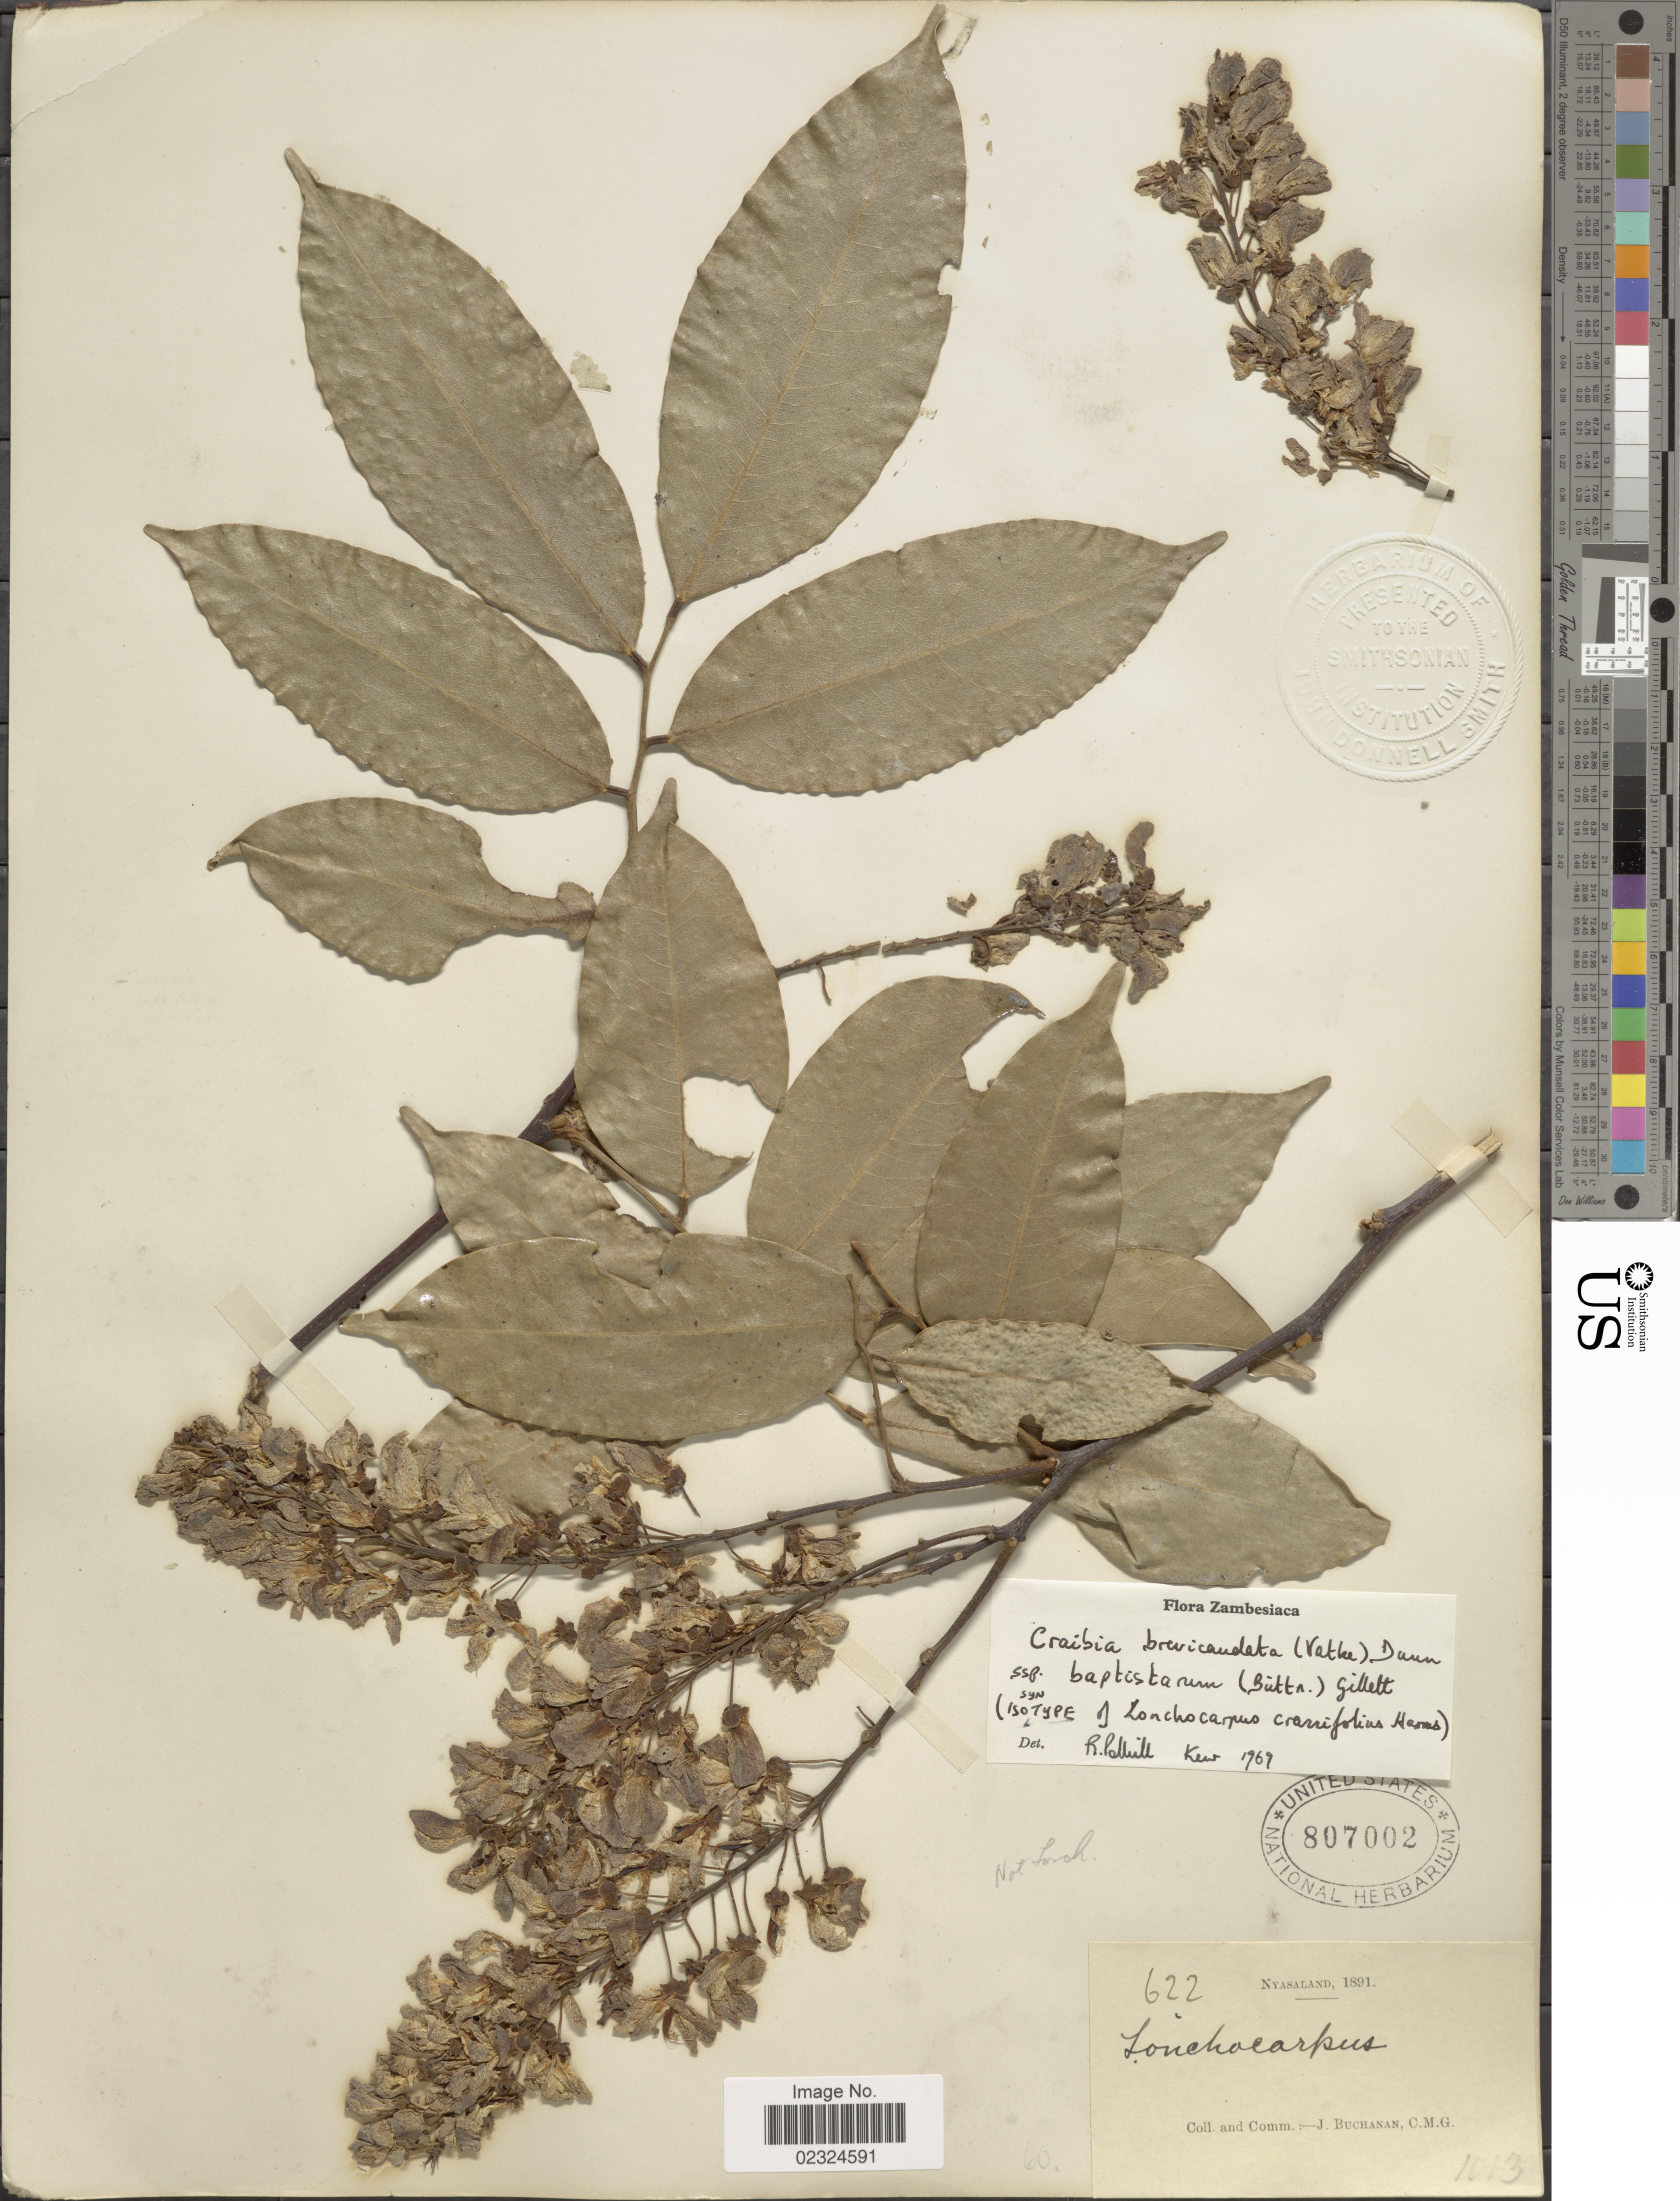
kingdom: Plantae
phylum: Tracheophyta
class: Magnoliopsida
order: Fabales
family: Fabaceae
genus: Craibia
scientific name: Craibia brevicaudata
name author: (Vatke) Dunn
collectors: J. Buchanan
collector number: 622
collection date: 1891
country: Malawi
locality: Nyasaland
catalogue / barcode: US 807002